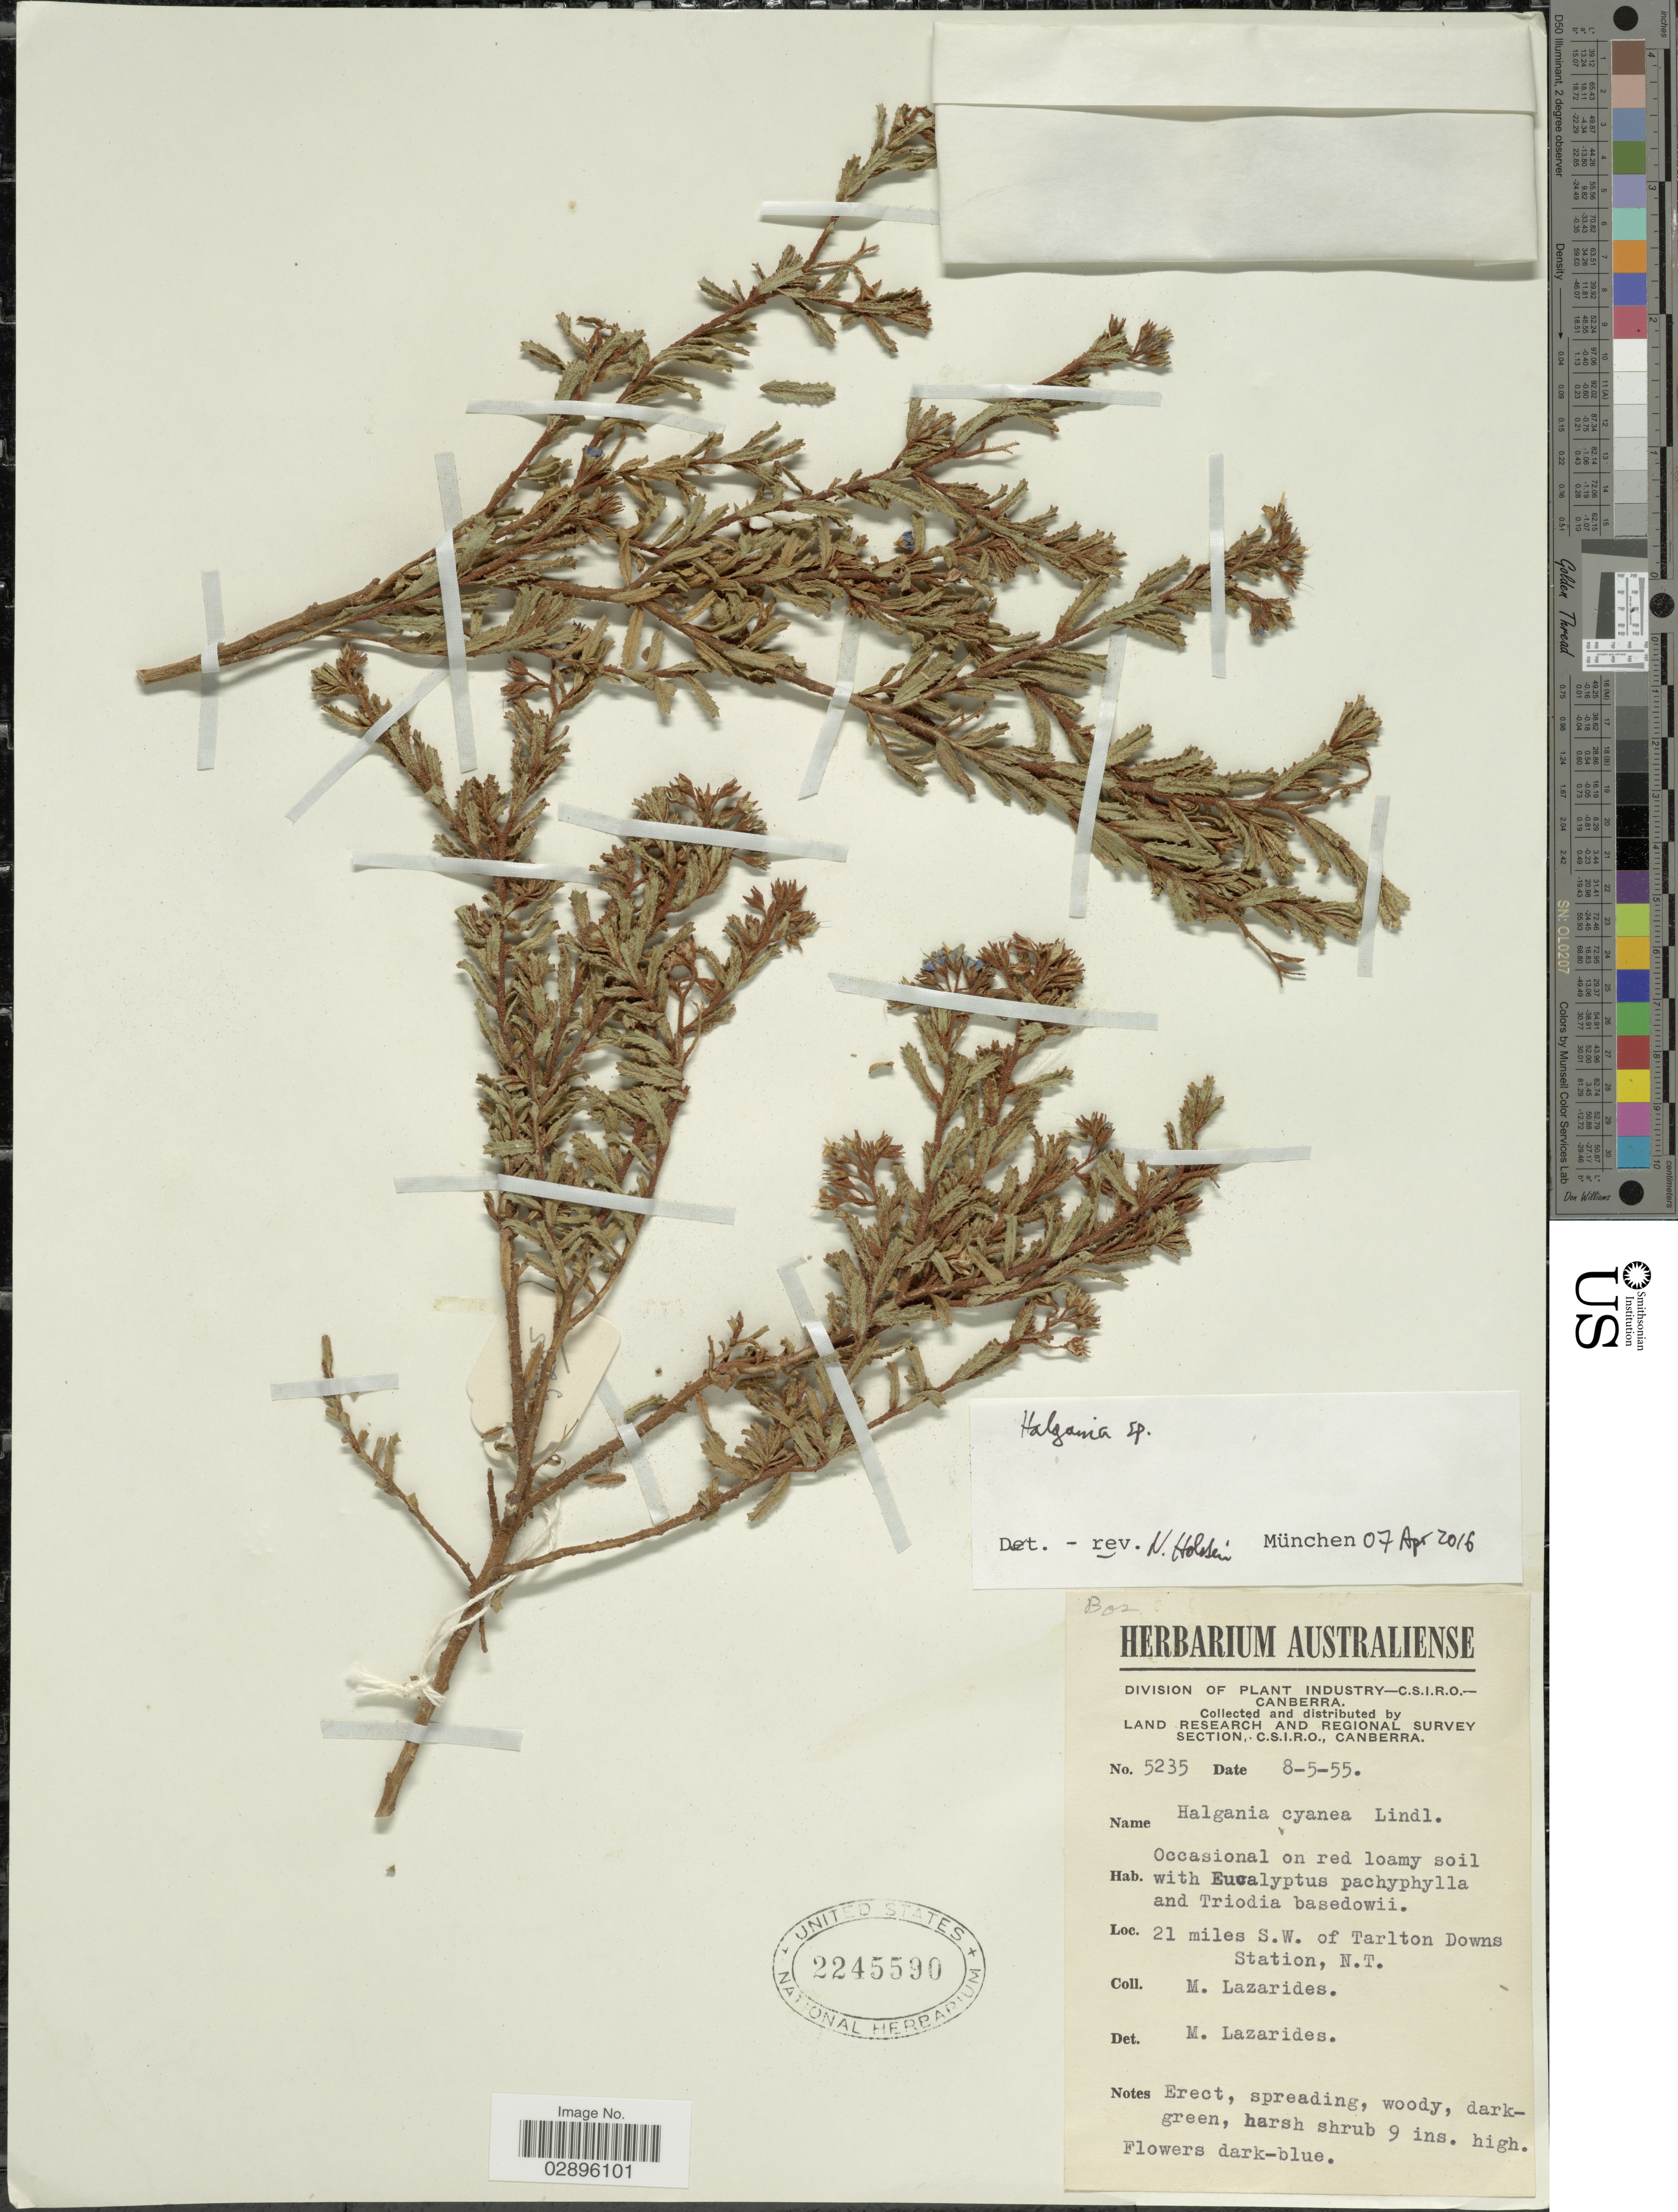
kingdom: Plantae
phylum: Tracheophyta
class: Magnoliopsida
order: Boraginales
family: Ehretiaceae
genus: Halgania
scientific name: Halgania sp.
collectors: M. Lazarides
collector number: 5235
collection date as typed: Transcribed d/m/y: 8/5/55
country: Australia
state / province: Northern Territory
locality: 21 miles S.W. of Tarlton Downs Station, N.T.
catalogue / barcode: US 2245590